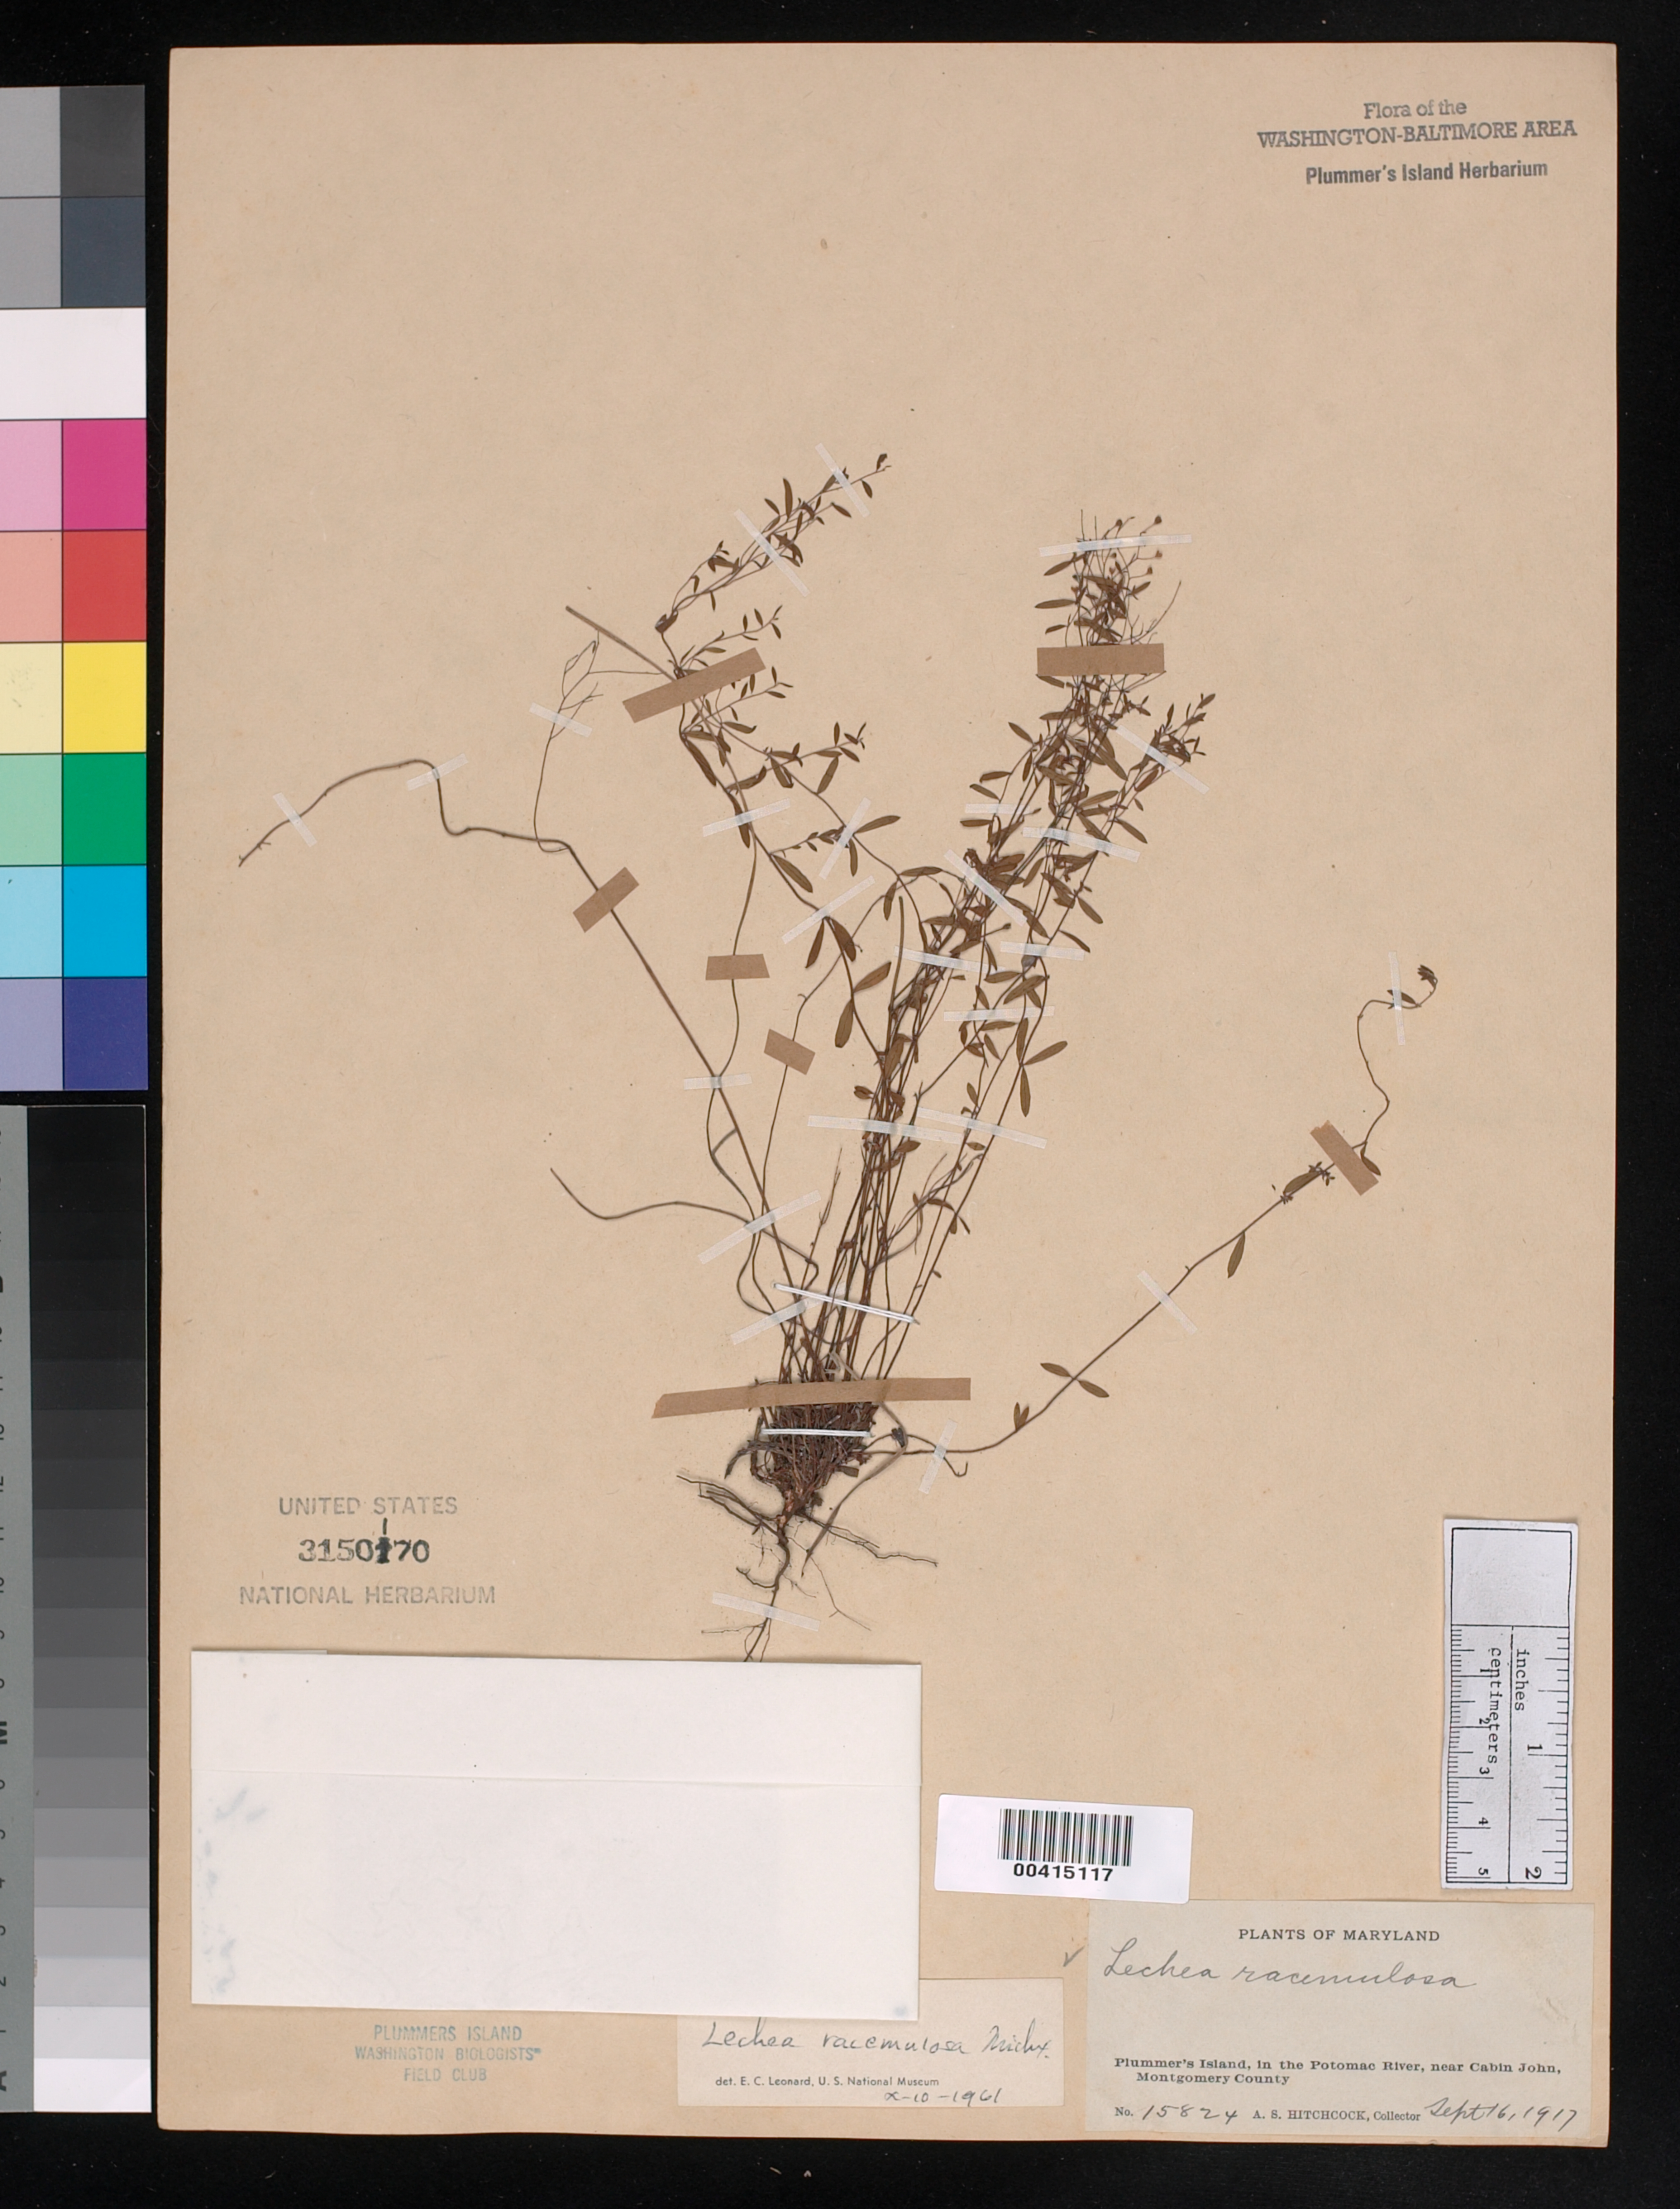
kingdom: Plantae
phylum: Tracheophyta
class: Magnoliopsida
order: Malvales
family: Cistaceae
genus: Lechea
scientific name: Lechea racemulosa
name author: Michx.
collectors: A. S. Hitchcock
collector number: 15824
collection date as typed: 16 Sep 1917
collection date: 1917-09-16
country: United States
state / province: Maryland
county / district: Montgomery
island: Plummers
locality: Plummer's Island C. & O. Canal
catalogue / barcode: US 3150170